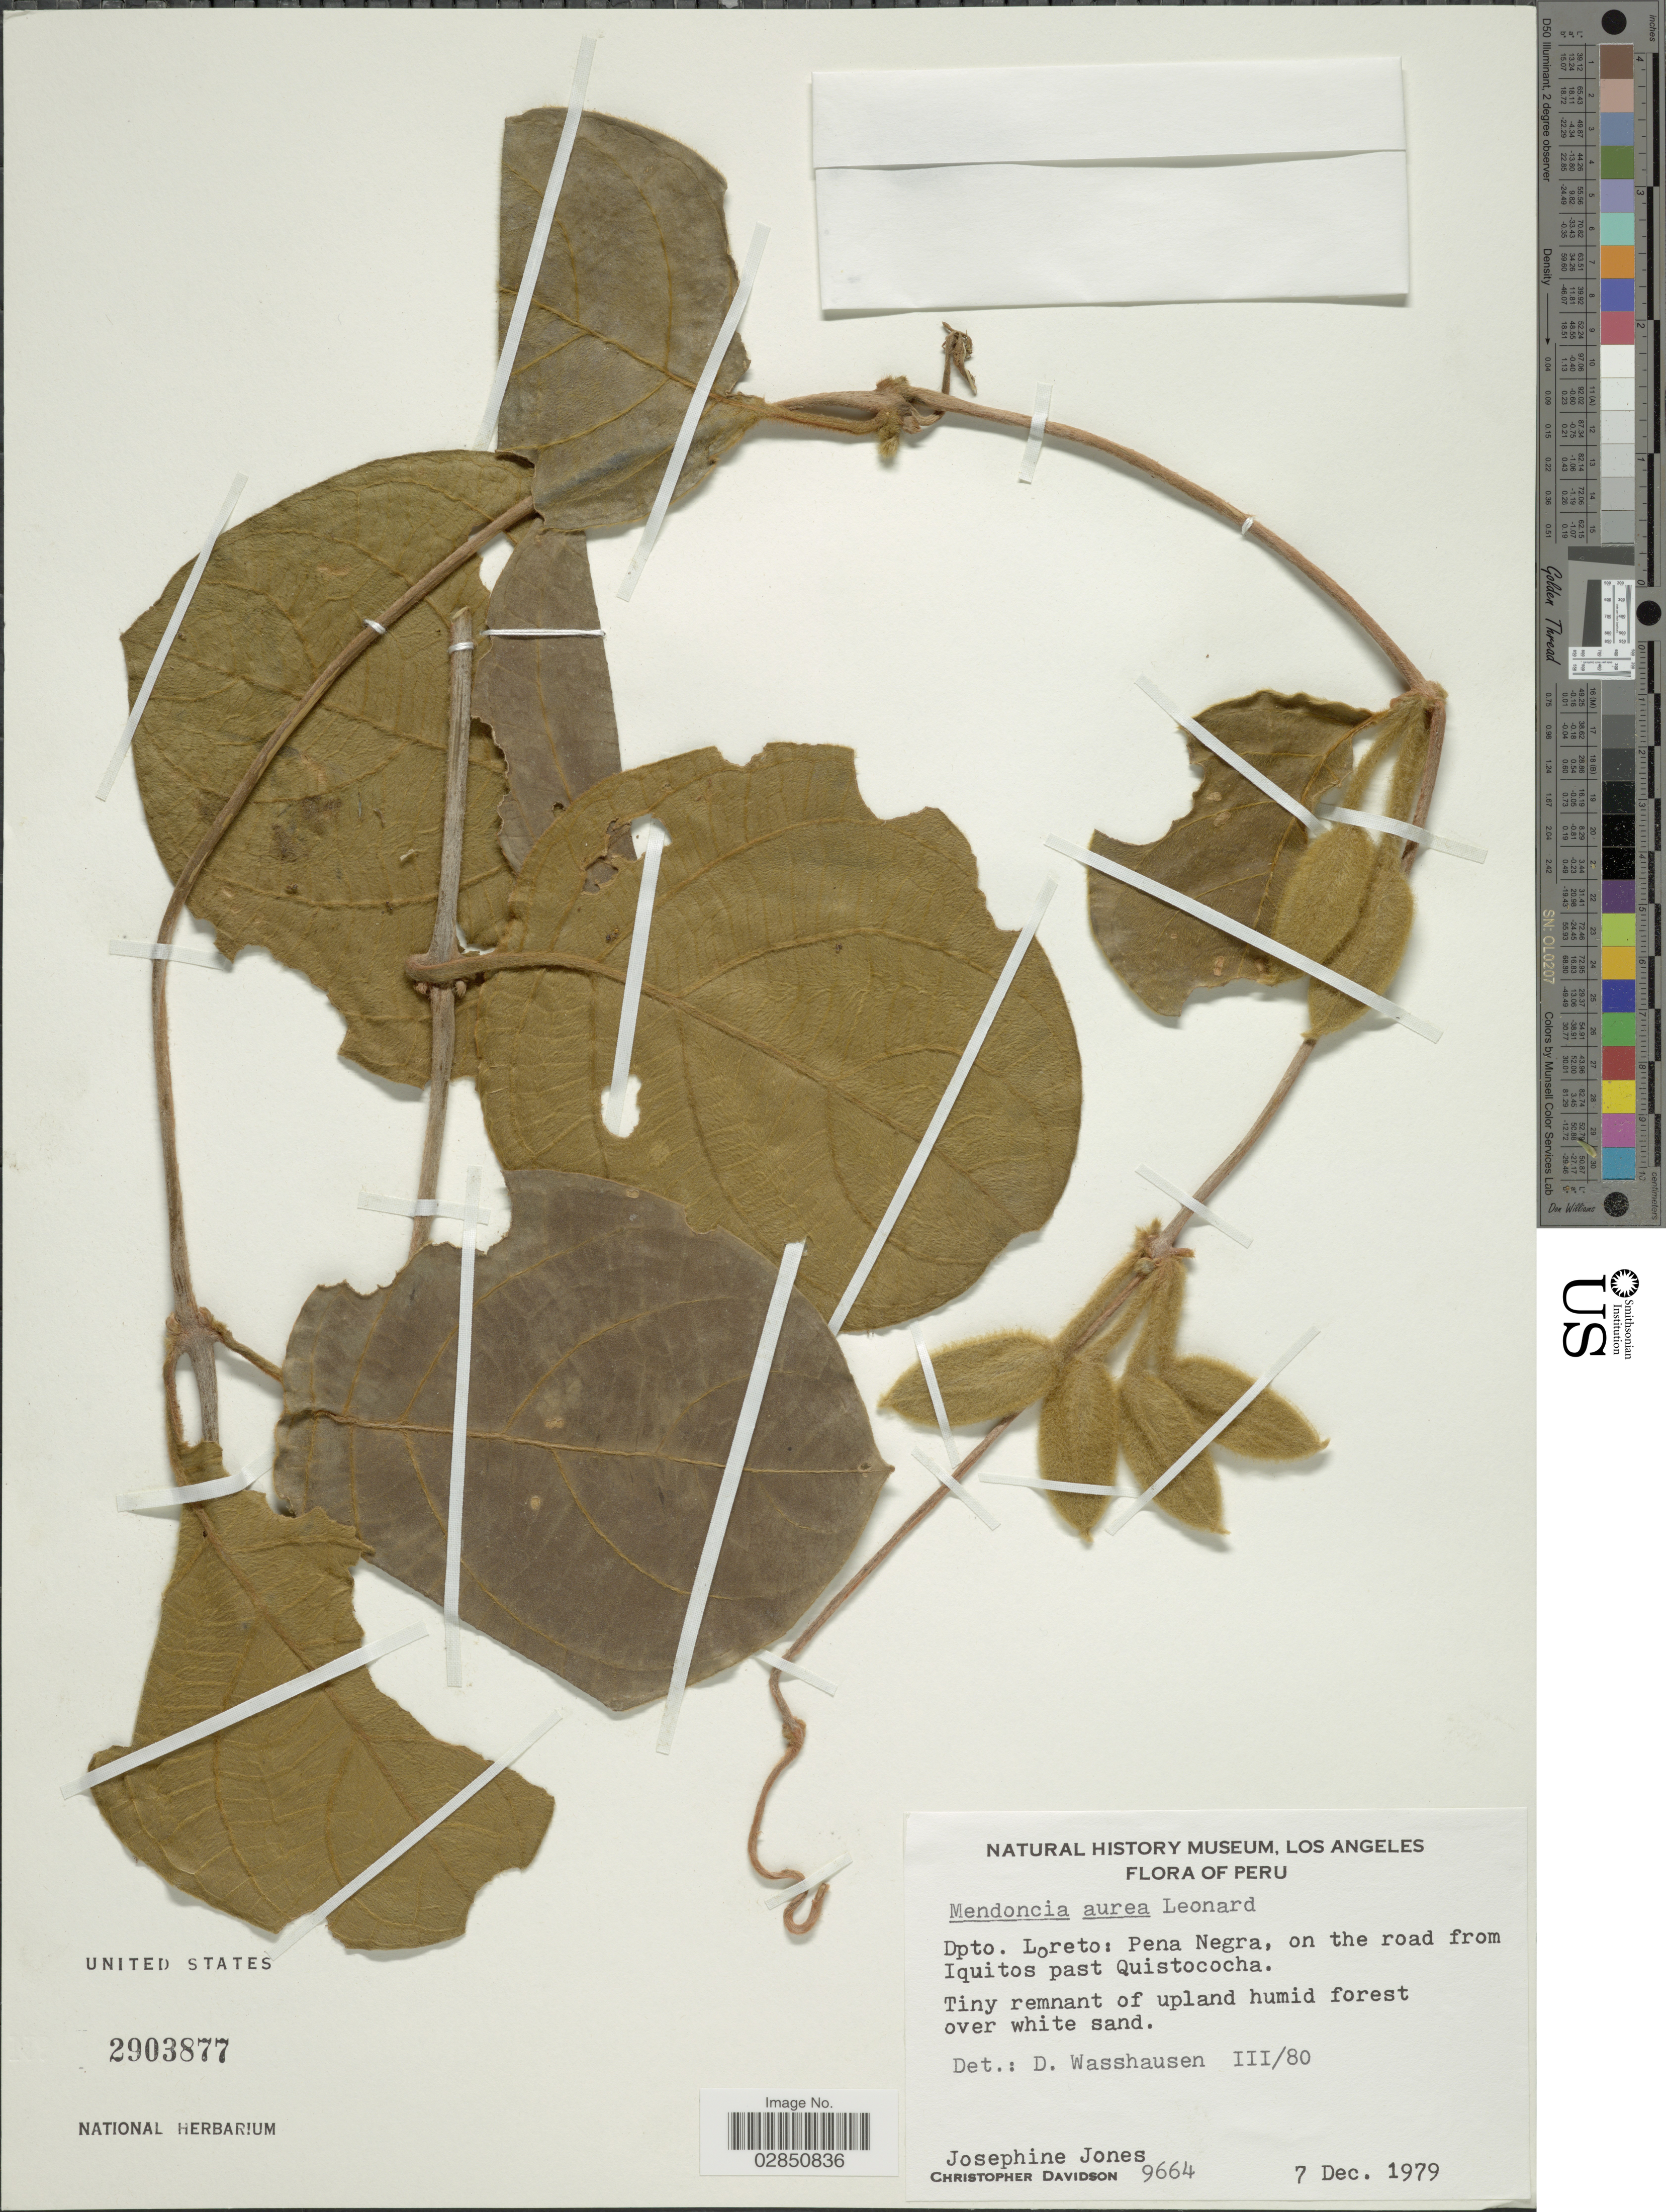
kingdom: Plantae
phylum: Tracheophyta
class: Magnoliopsida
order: Lamiales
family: Acanthaceae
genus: Mendoncia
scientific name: Mendoncia aurea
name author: Leonard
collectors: J. Jones & C. Davidson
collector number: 9664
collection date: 1979-12-07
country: Peru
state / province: Loreto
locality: Dpto. Loreto: Pena Negra, on the road from Iquitos past Quistococha.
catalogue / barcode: US 2903877